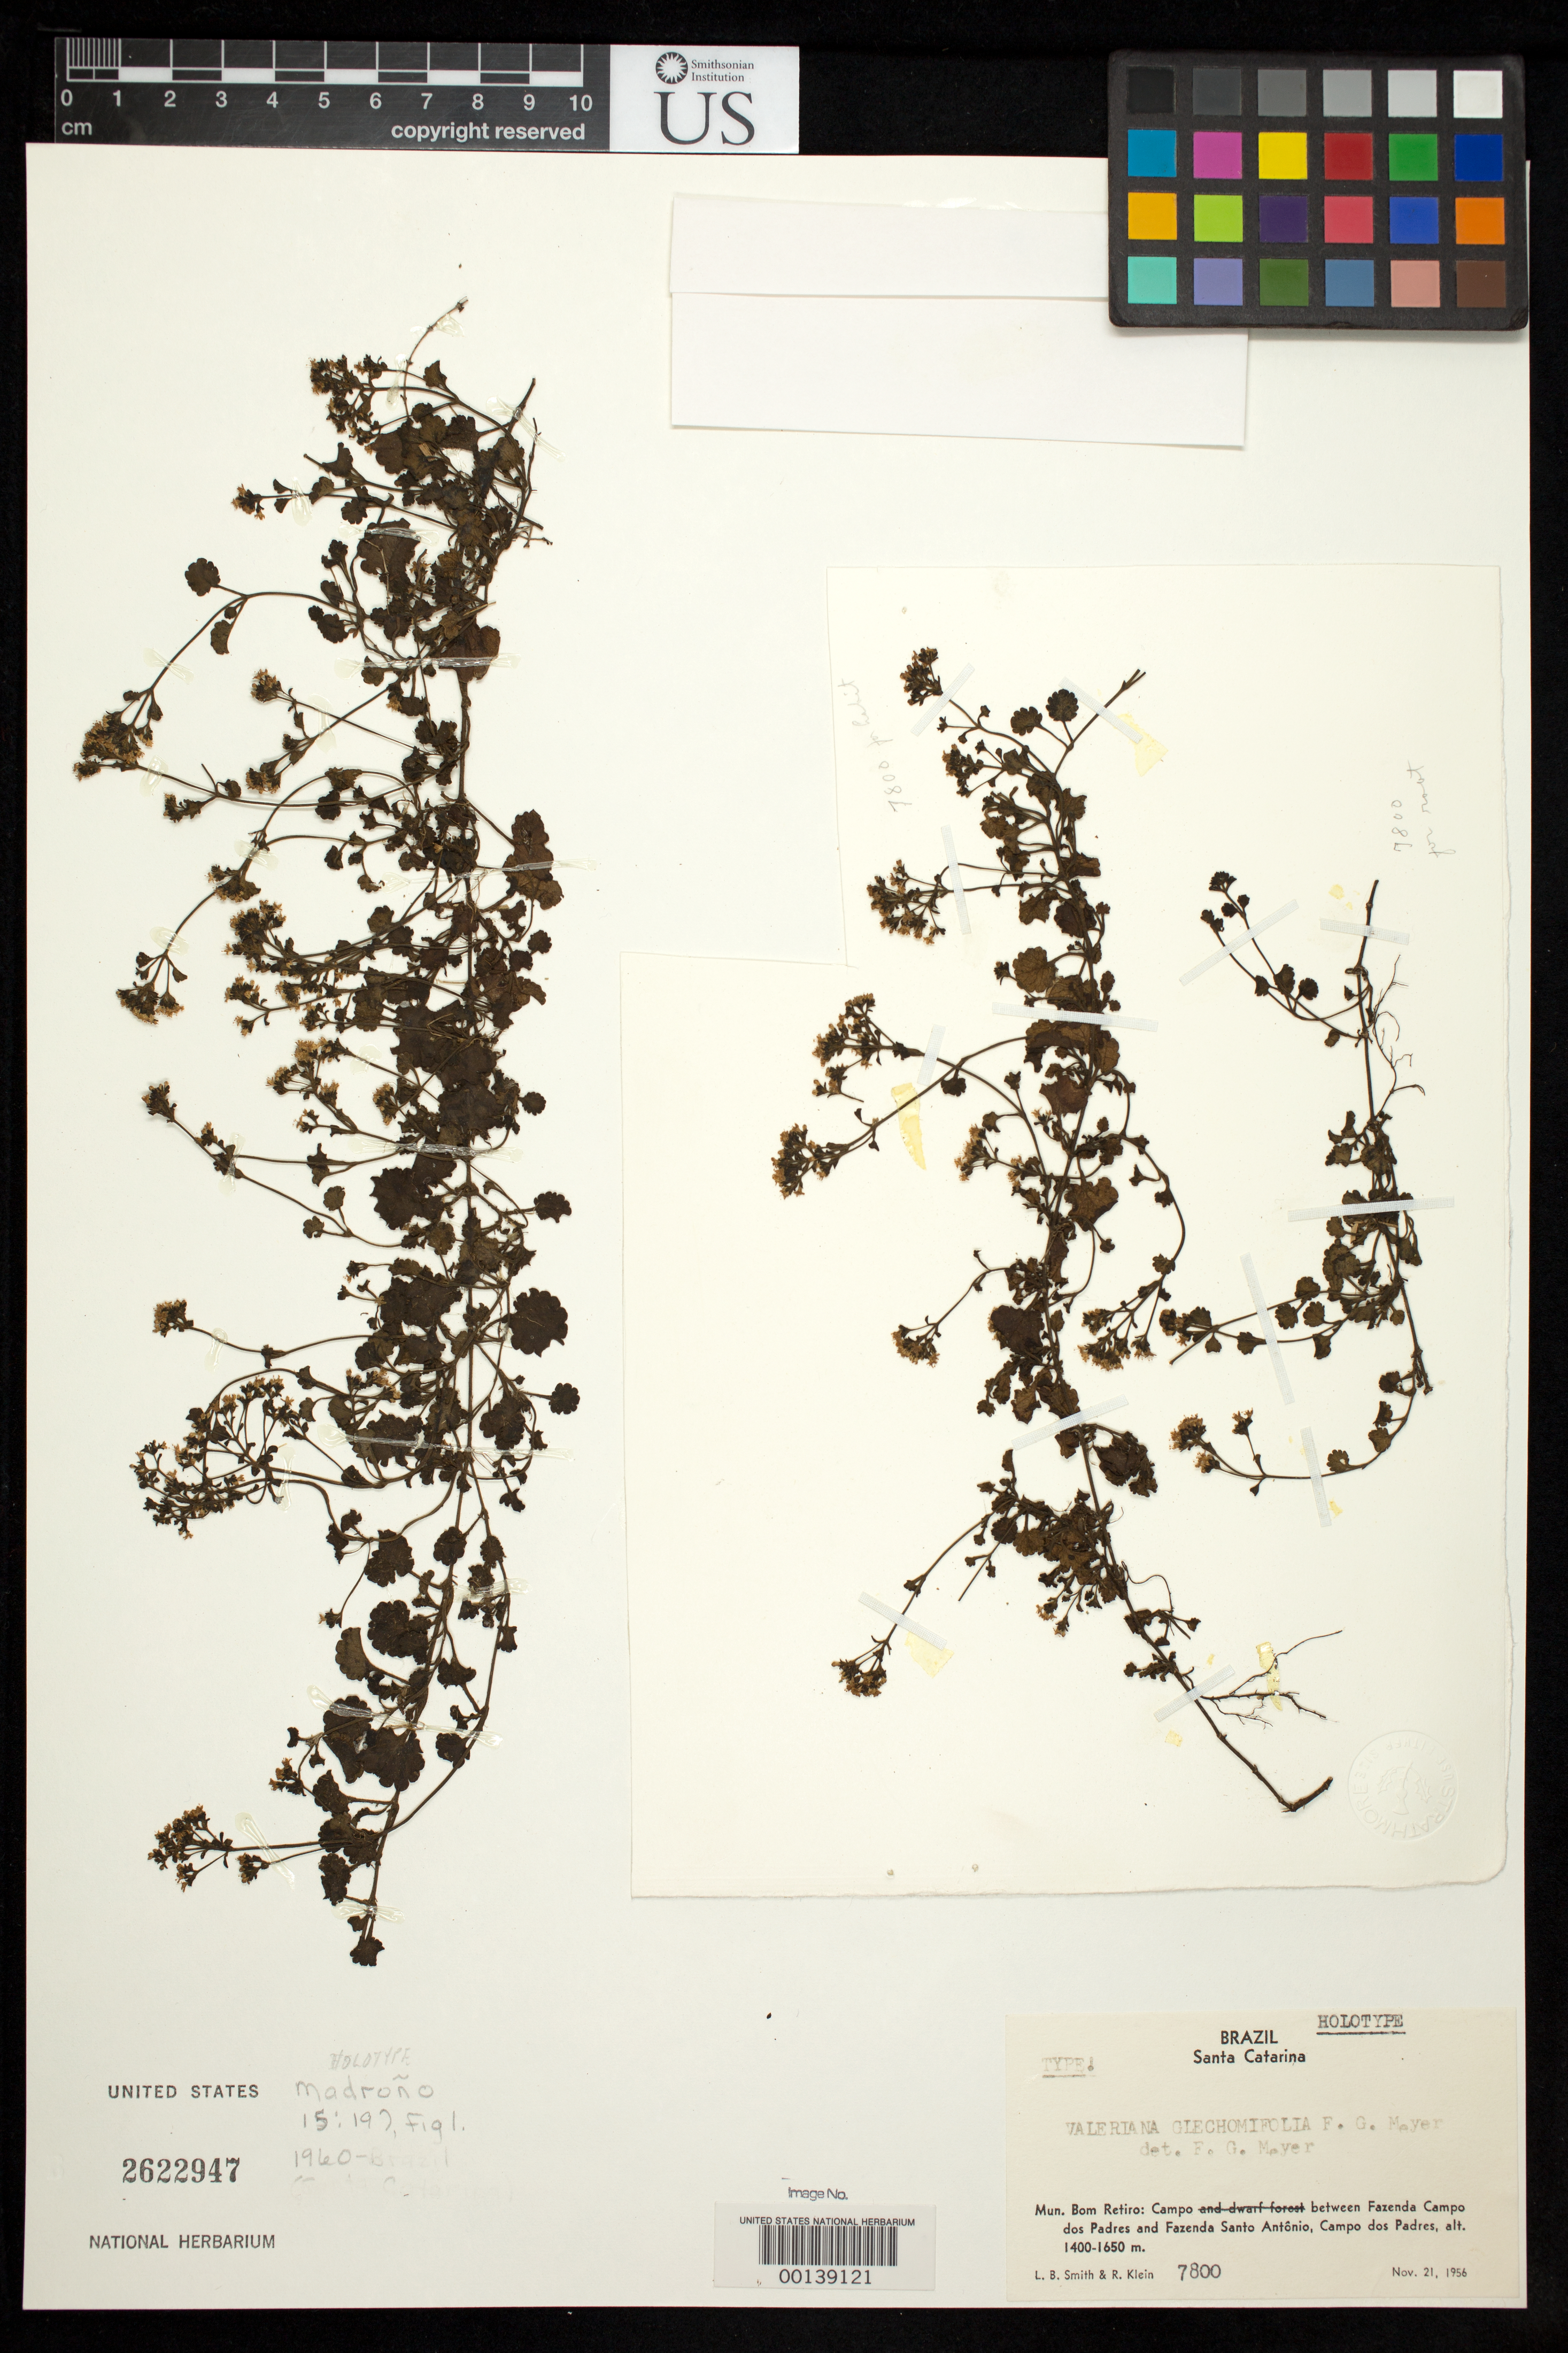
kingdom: Plantae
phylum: Tracheophyta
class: Magnoliopsida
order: Dipsacales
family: Caprifoliaceae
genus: Valeriana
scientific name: Valeriana glechomifolia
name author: F.G. Mey.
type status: Holotype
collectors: L. Smith & R. M. Klein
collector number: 7800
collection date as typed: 21 Nov 1956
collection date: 1956-11-21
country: Brazil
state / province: Santa Catarina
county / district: Bom Retiro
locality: Campos dos Padres.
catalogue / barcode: US 2622947